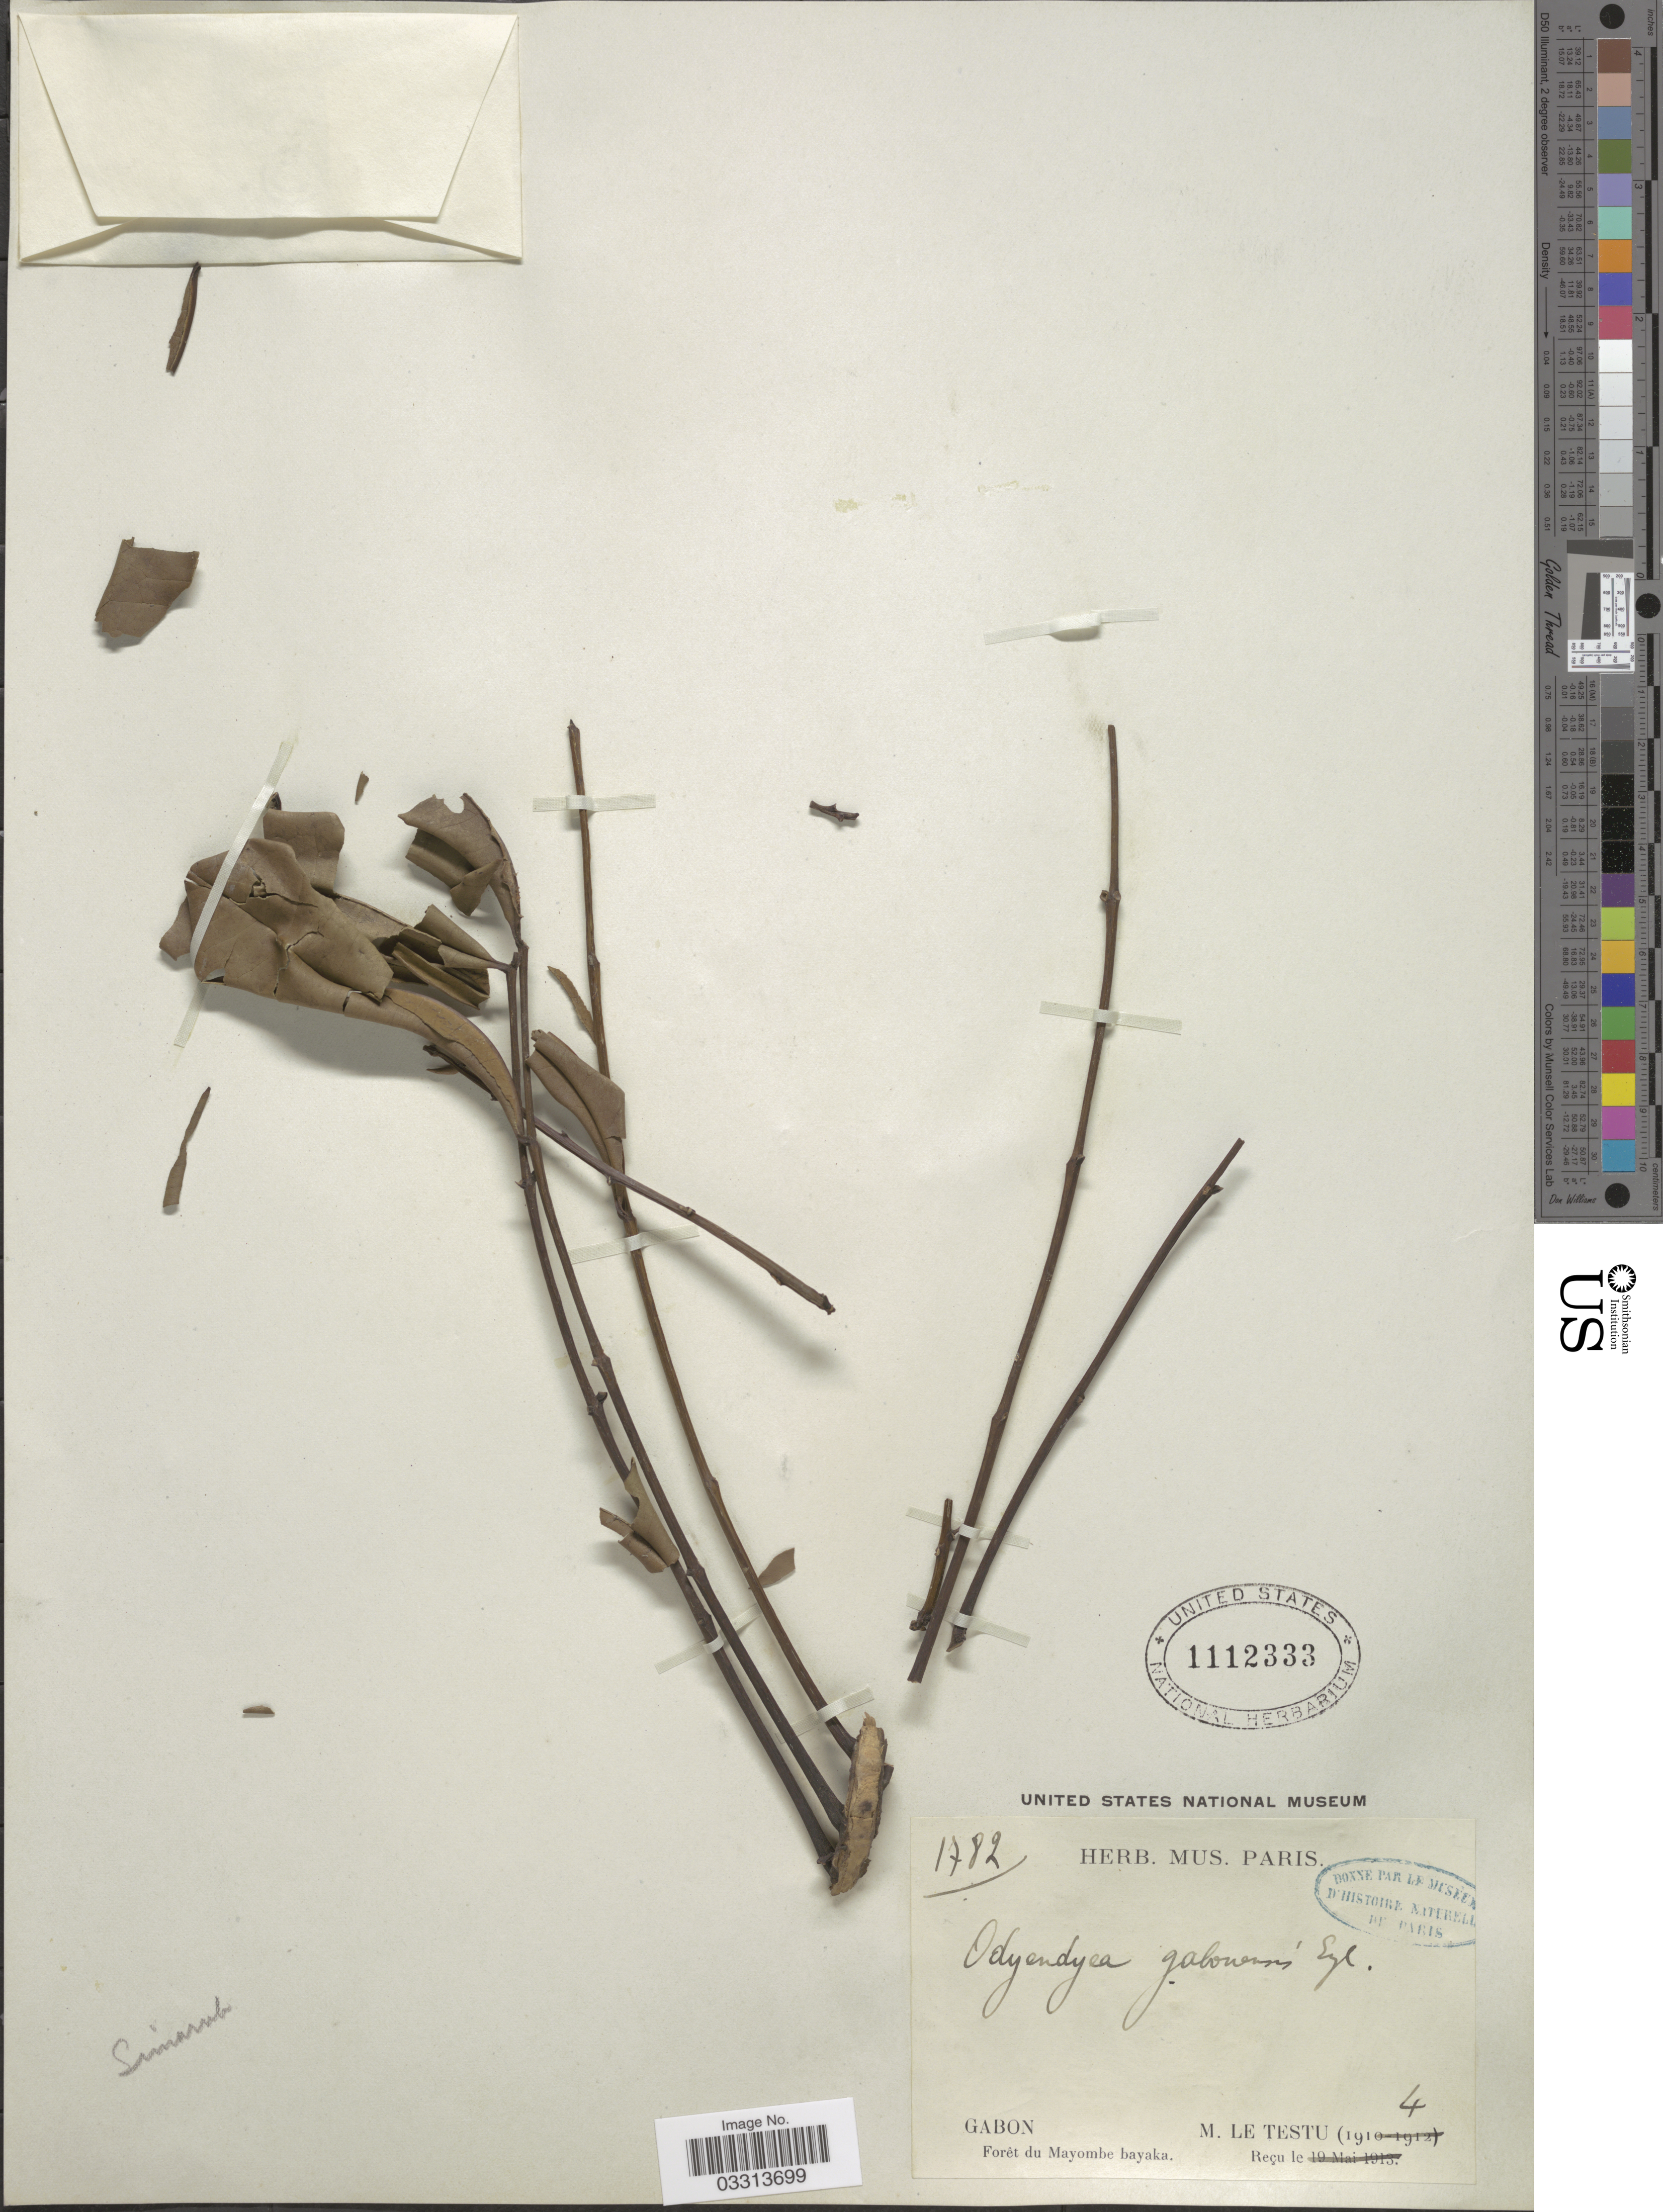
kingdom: Plantae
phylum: Tracheophyta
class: Magnoliopsida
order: Sapindales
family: Simaroubaceae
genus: Odyendea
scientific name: Odyendea gabunensis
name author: (Pierre) Engl.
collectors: M. Le Testu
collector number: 1782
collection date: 1914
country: Gabon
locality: Forêt du Mayombe bayaka.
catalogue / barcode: US 1112333